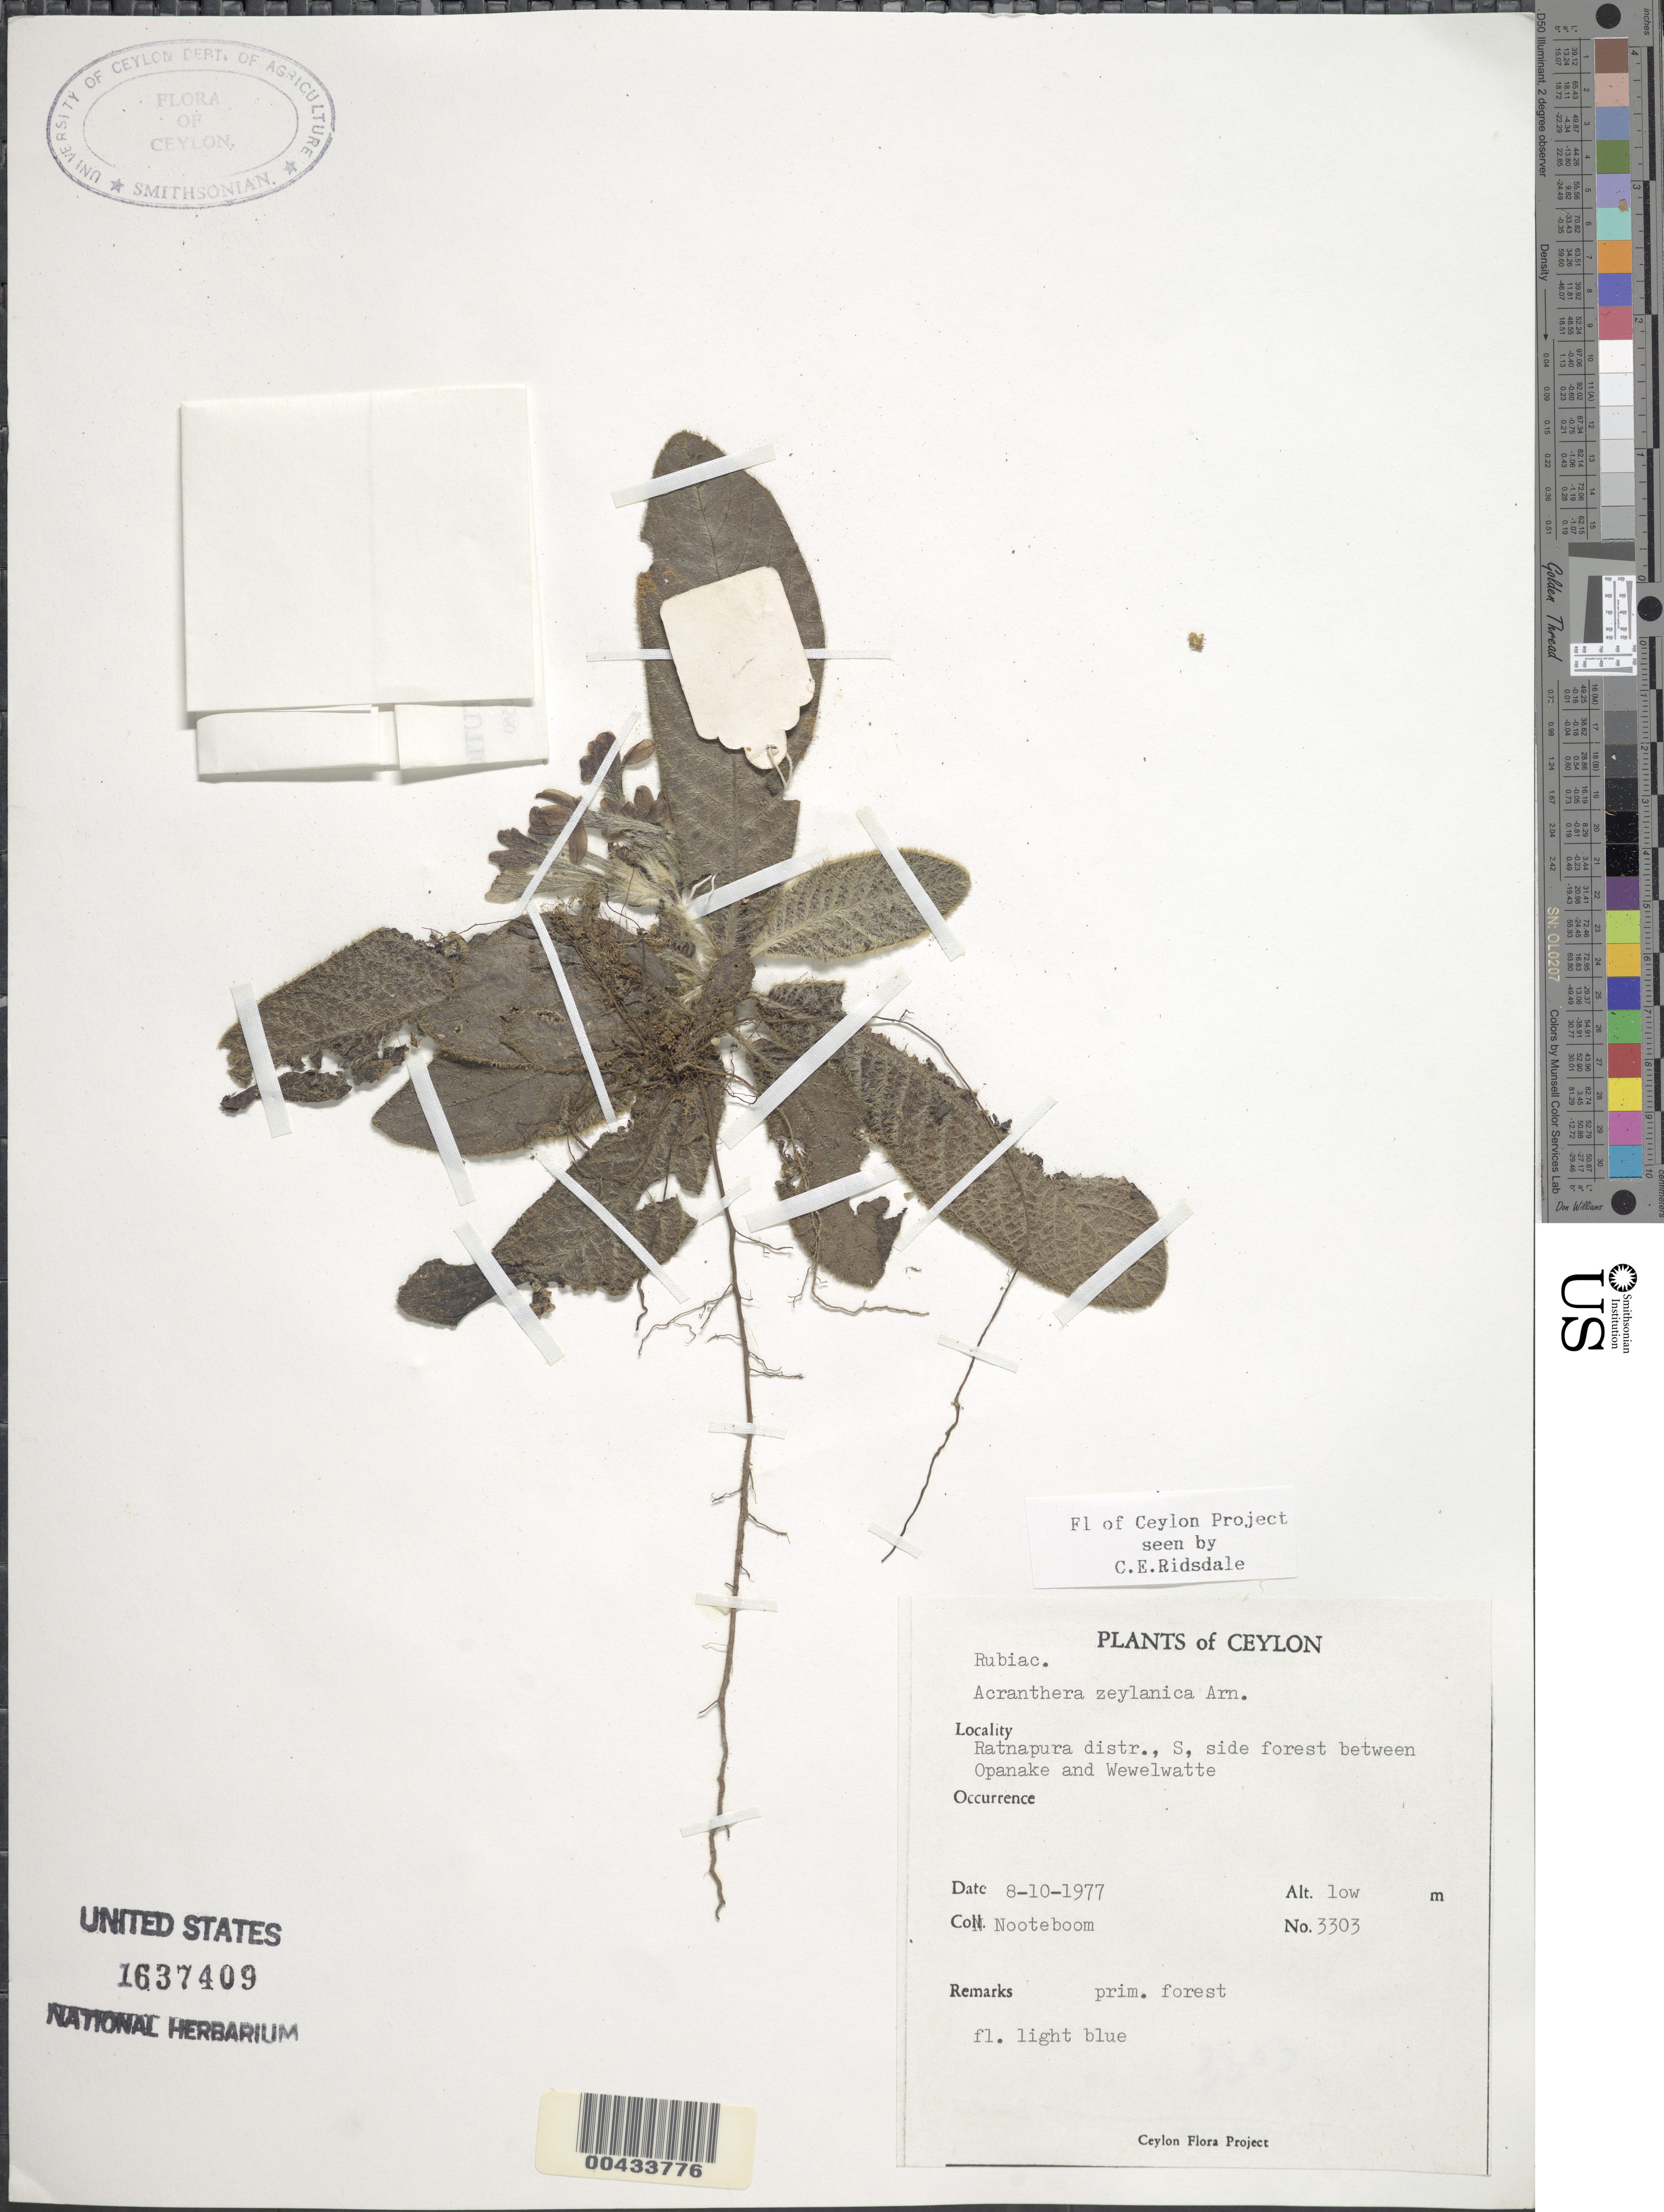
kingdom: Plantae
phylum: Tracheophyta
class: Magnoliopsida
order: Gentianales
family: Rubiaceae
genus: Acranthera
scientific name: Acranthera zeylanica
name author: Arn.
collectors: H. P. Nooteboom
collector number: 3303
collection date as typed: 08 Oct 1977 or 10 Aug 1977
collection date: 1977-08-10 or 1977-10-08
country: Sri Lanka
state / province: Sabaragamuwa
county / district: Ratnapura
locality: S side forest between Opanake and Wewelwatte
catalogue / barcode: US 1637409